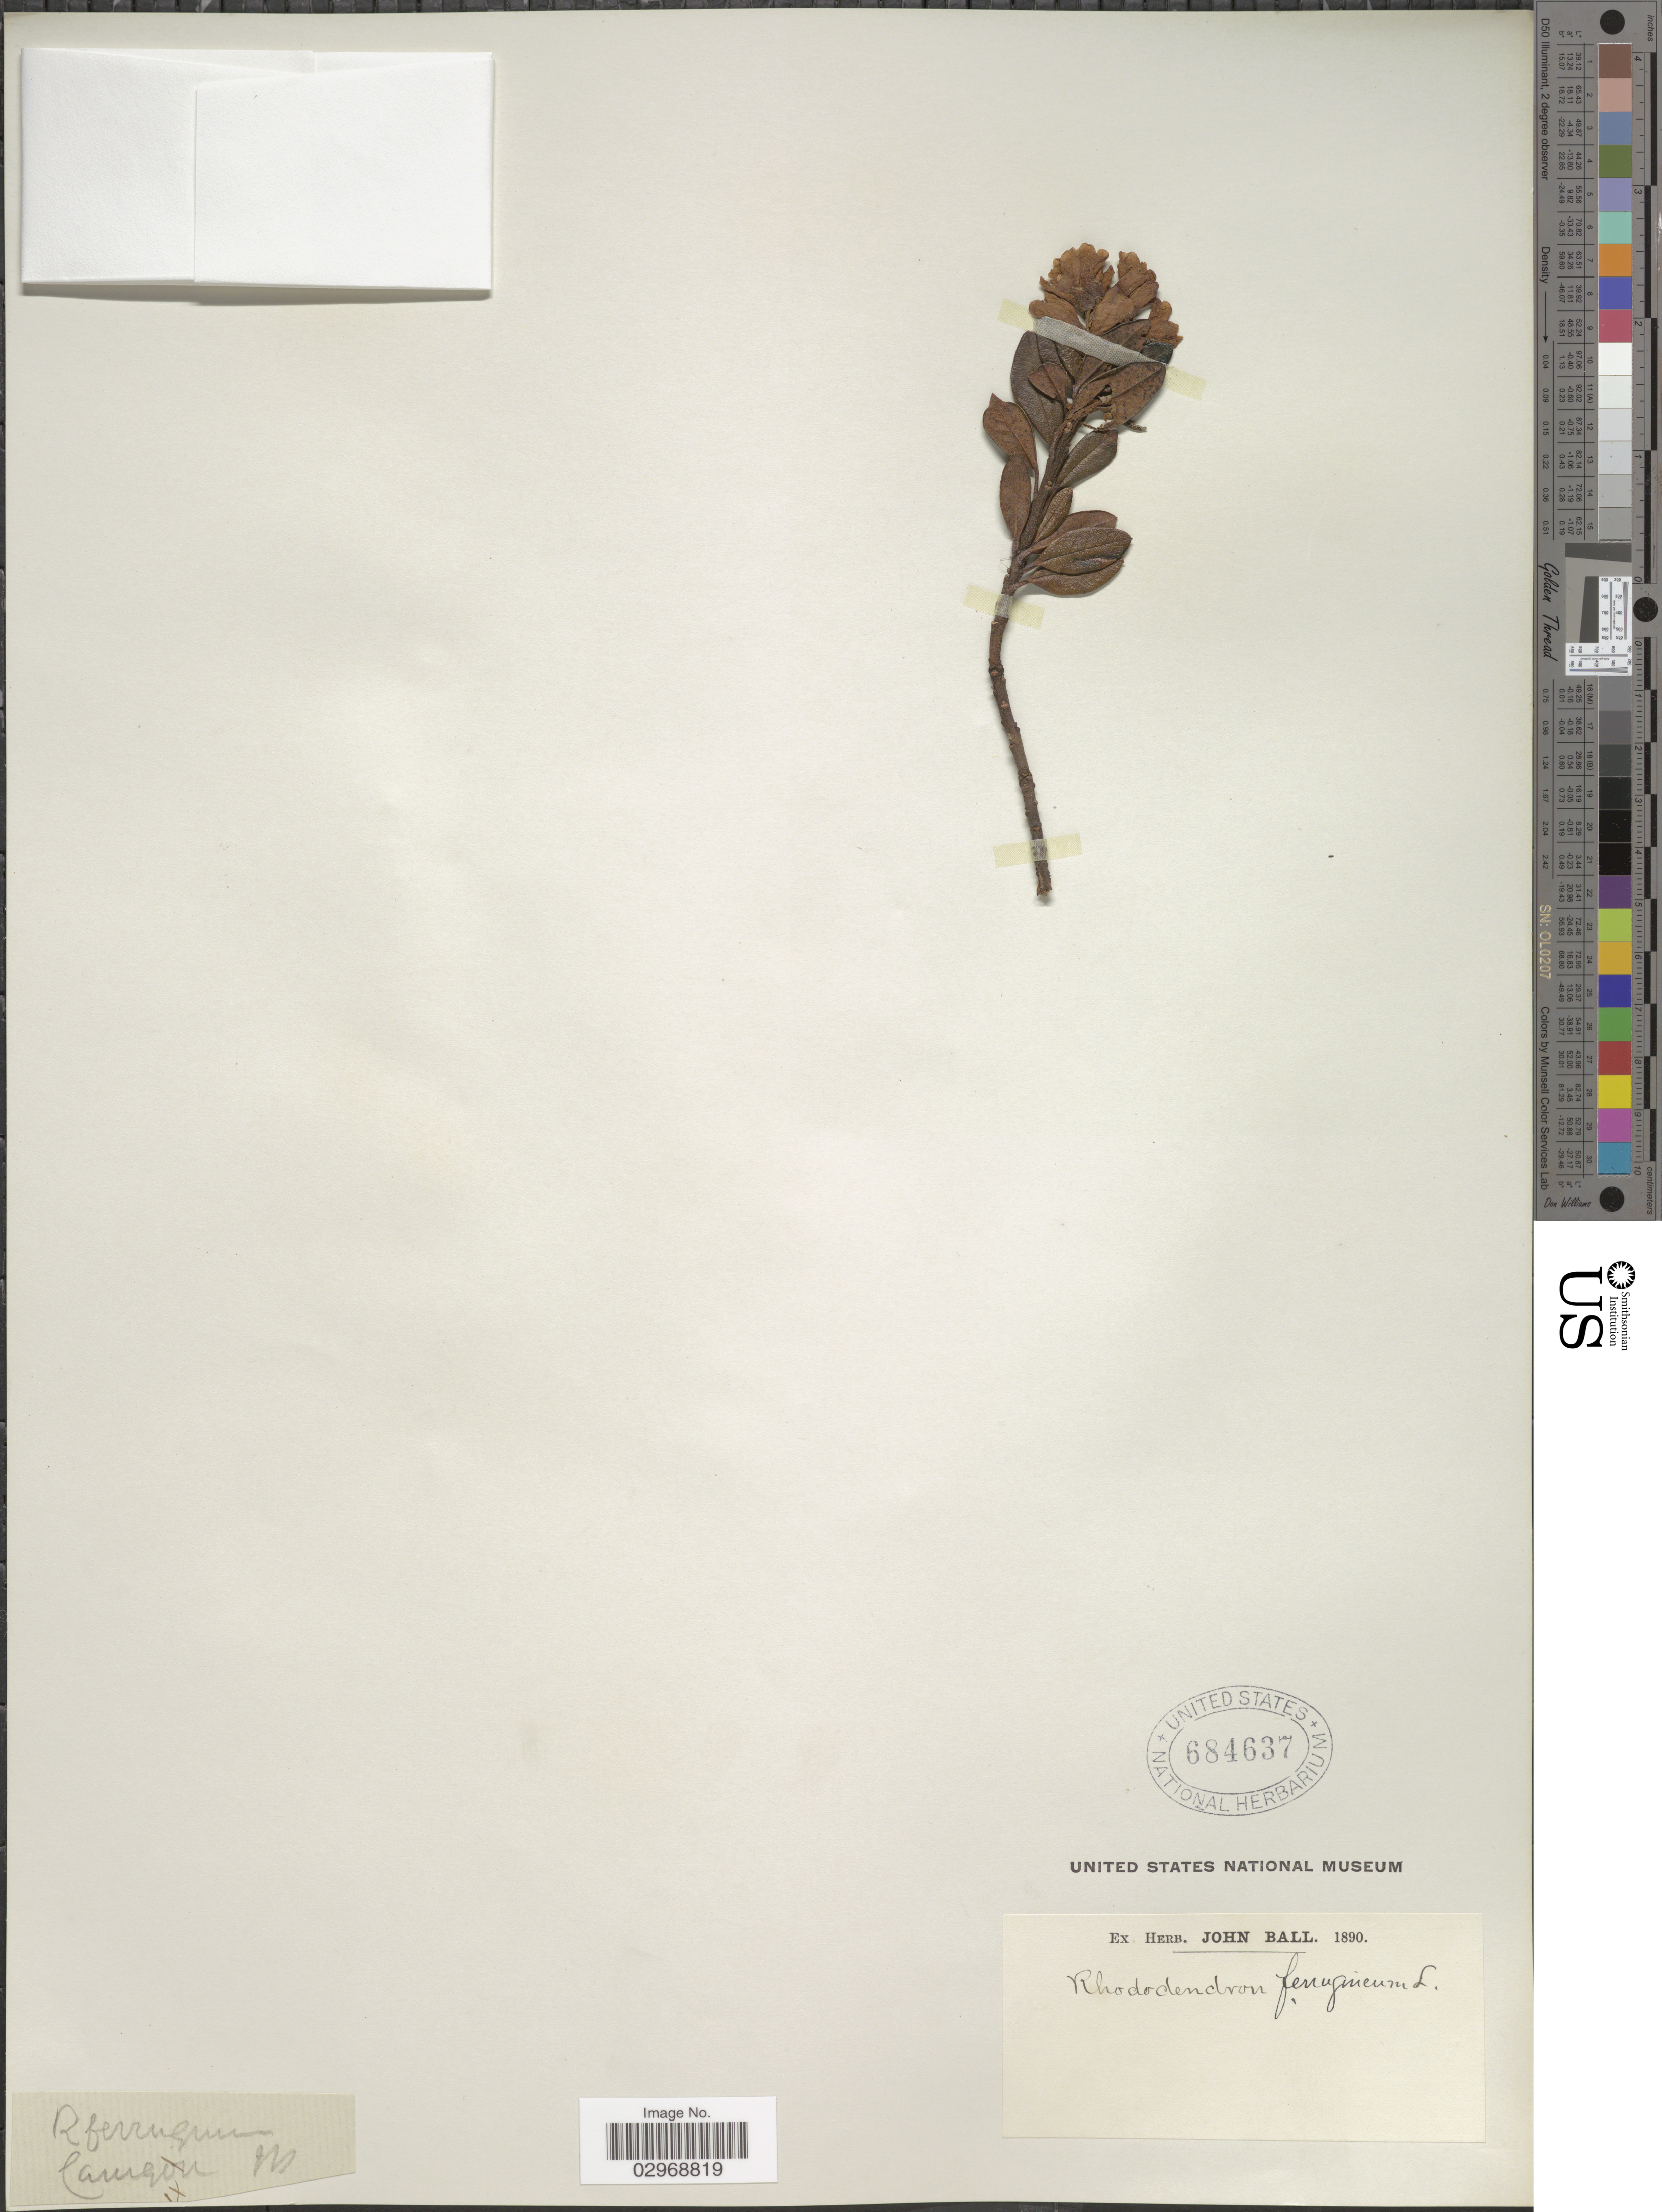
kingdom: Plantae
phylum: Tracheophyta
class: Magnoliopsida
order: Ericales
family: Ericaceae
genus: Rhododendron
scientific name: Rhododendron ferrugineum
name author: L.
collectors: ex herb. John Ball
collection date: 1890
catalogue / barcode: US 684637